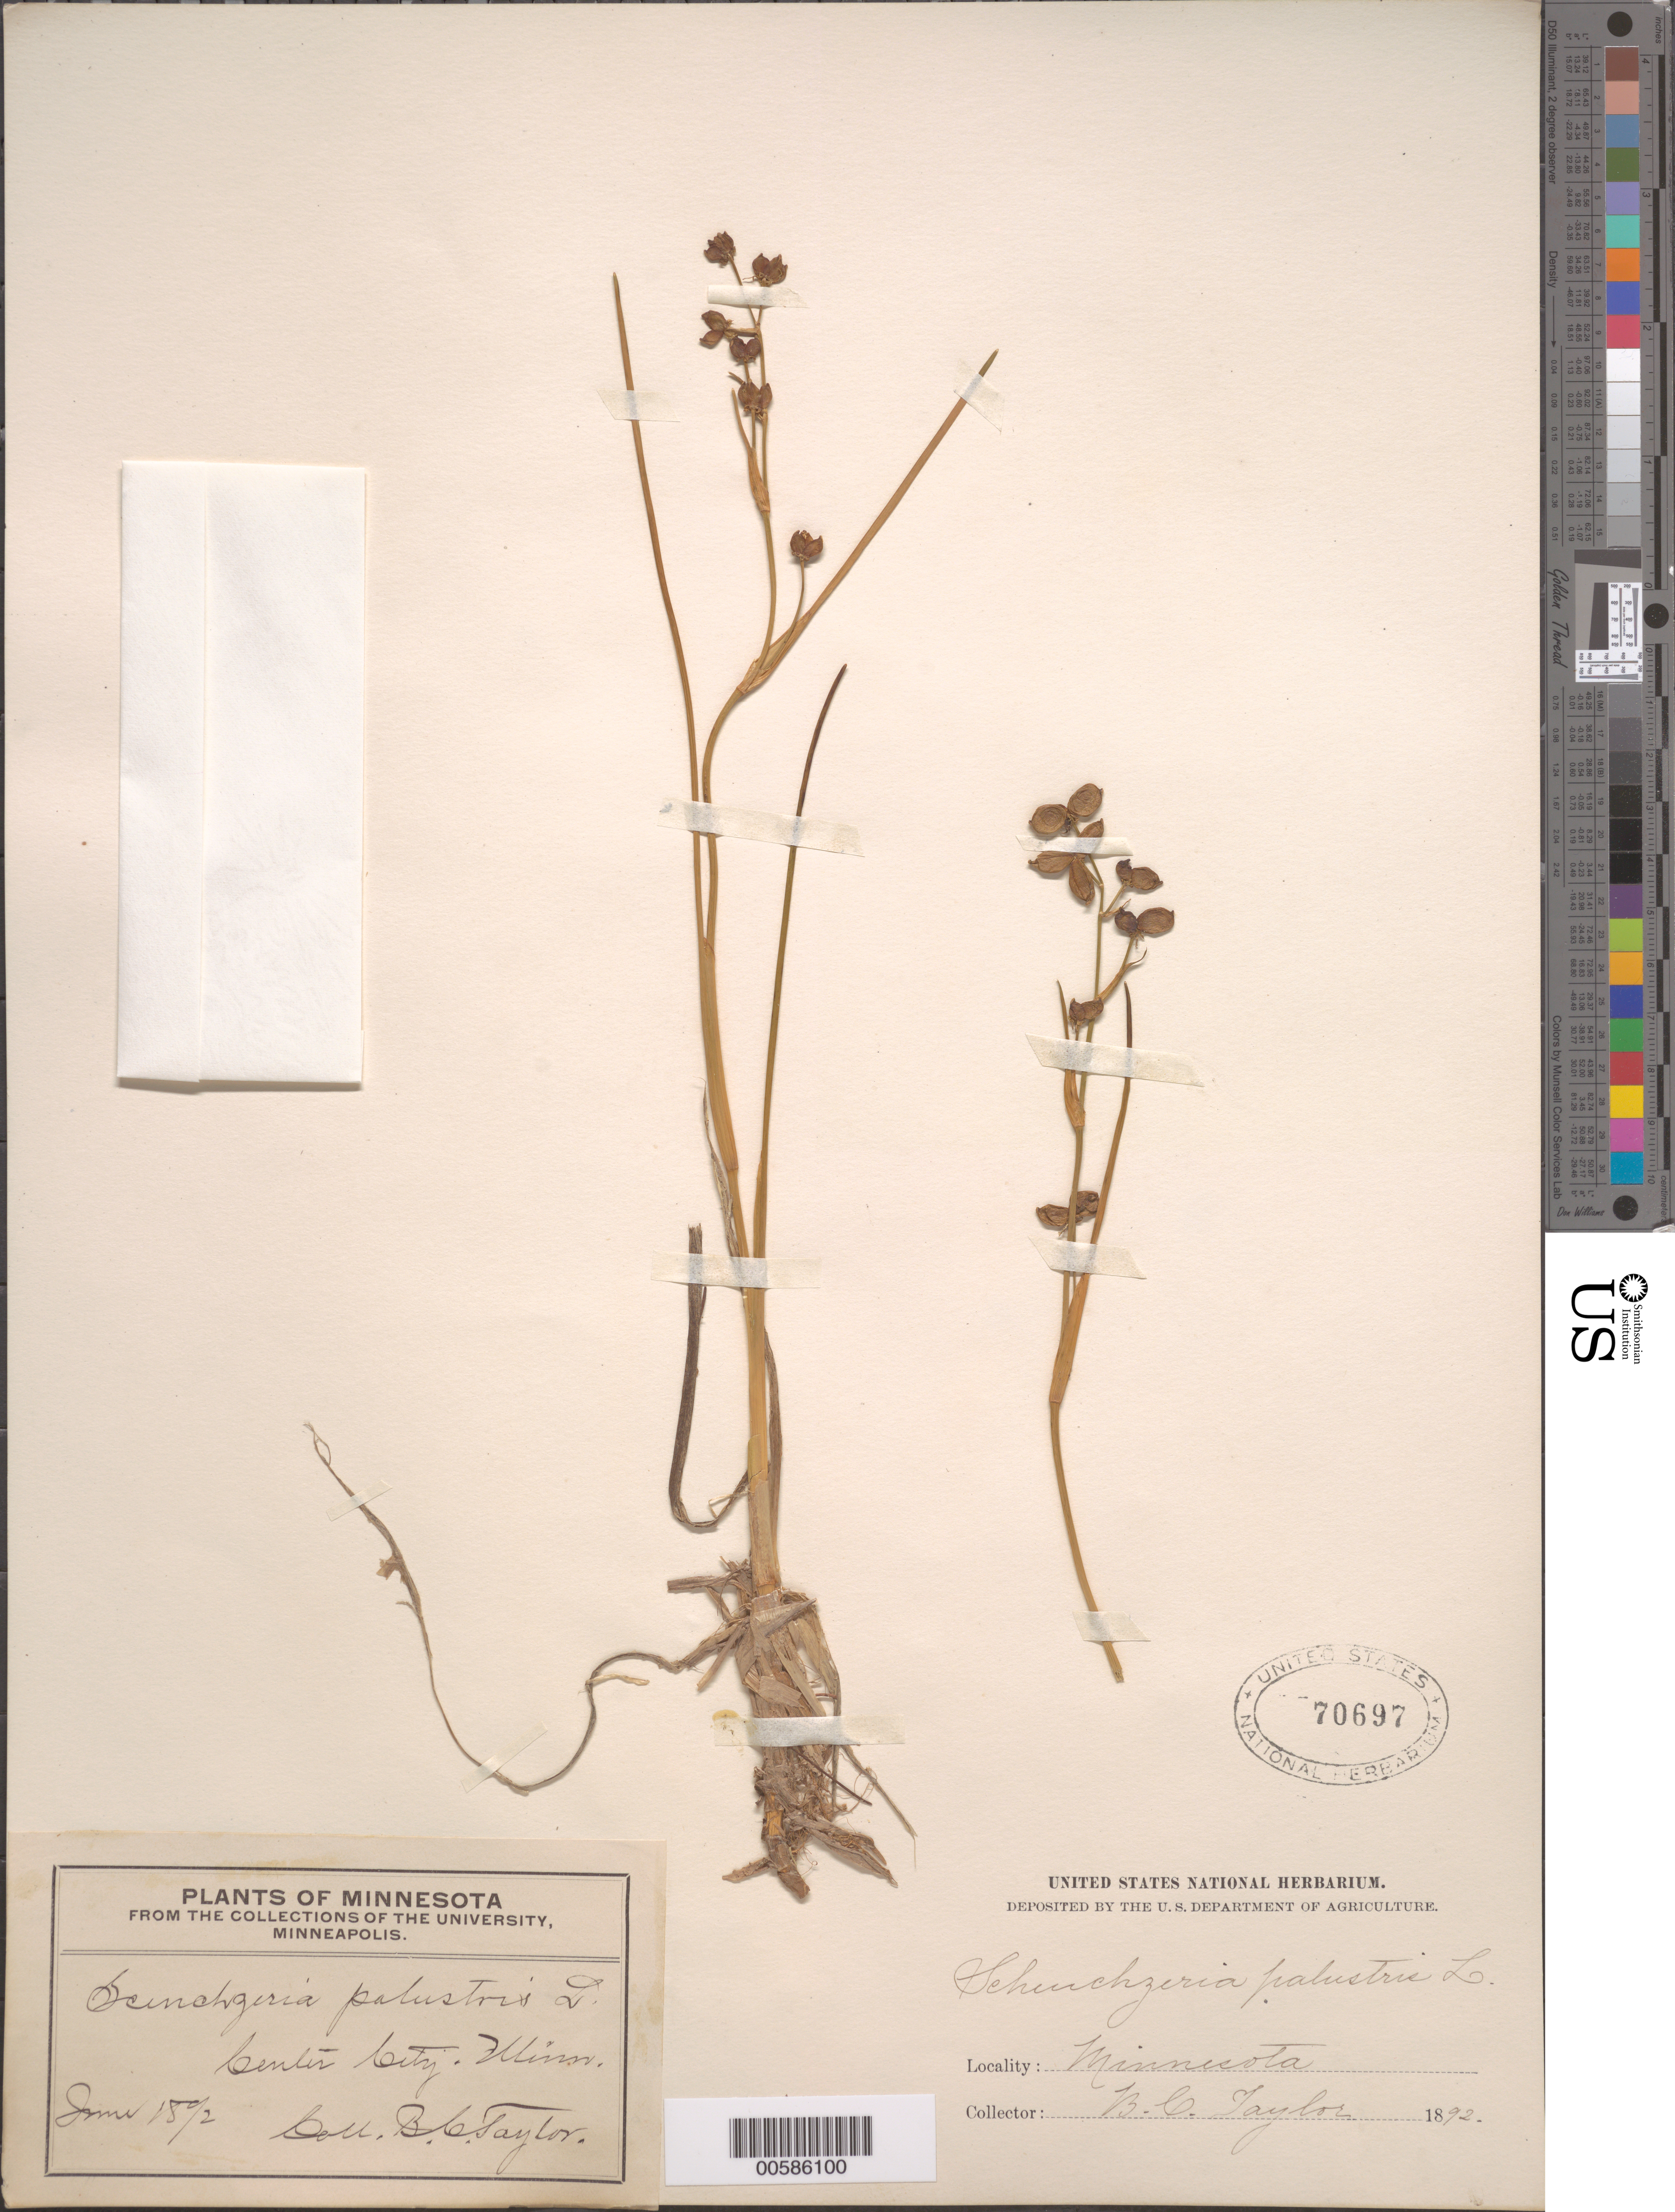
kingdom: Plantae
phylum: Tracheophyta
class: Liliopsida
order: Alismatales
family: Scheuchzeriaceae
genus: Scheuchzeria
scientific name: Scheuchzeria palustris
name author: L.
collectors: B. C. Taylor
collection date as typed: Jun 1892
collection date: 1892-06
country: United States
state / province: Minnesota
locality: Center City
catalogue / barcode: US 70697